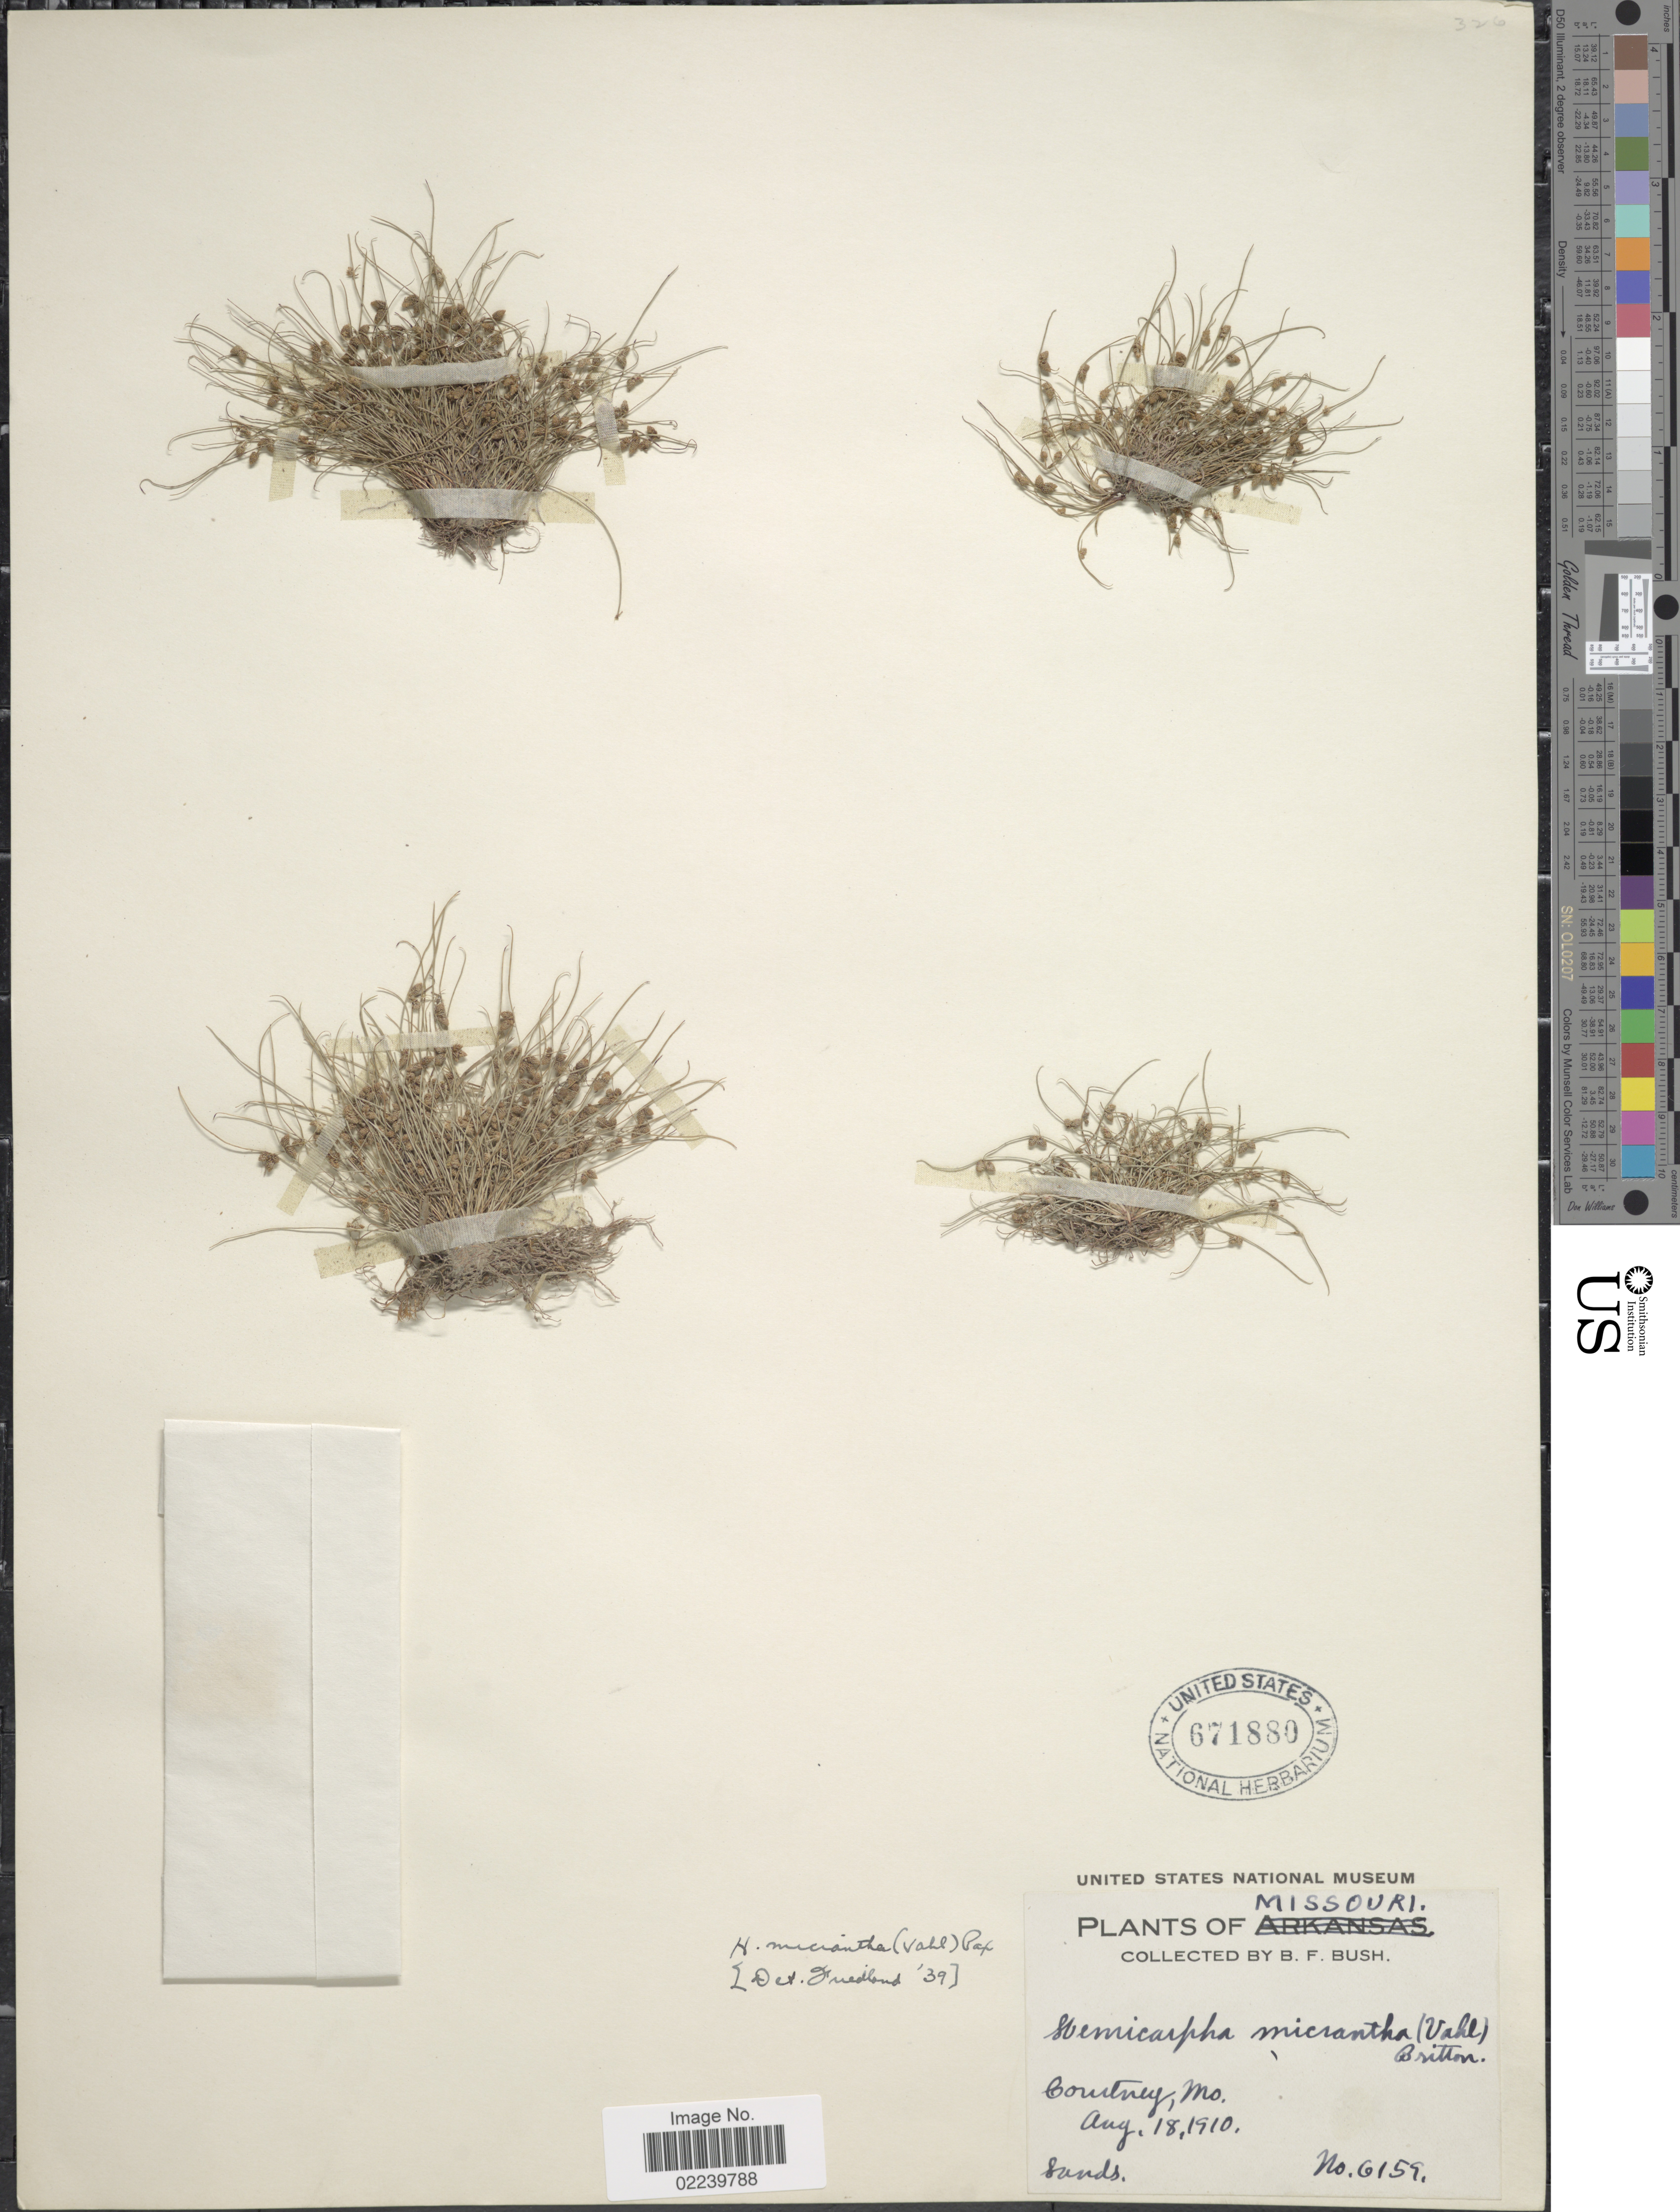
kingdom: Plantae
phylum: Tracheophyta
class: Liliopsida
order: Poales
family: Cyperaceae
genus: Cyperus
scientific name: Cyperus subsquarrosus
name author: (Muhl.) Bauters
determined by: Strong, M. T., (US), Smithsonian Institution - National Museum of Natural History (UNITED STATES)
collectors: B. F. Bush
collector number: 6159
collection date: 1910-08-18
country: United States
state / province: Missouri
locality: Courtney, Mo.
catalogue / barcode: US 671880